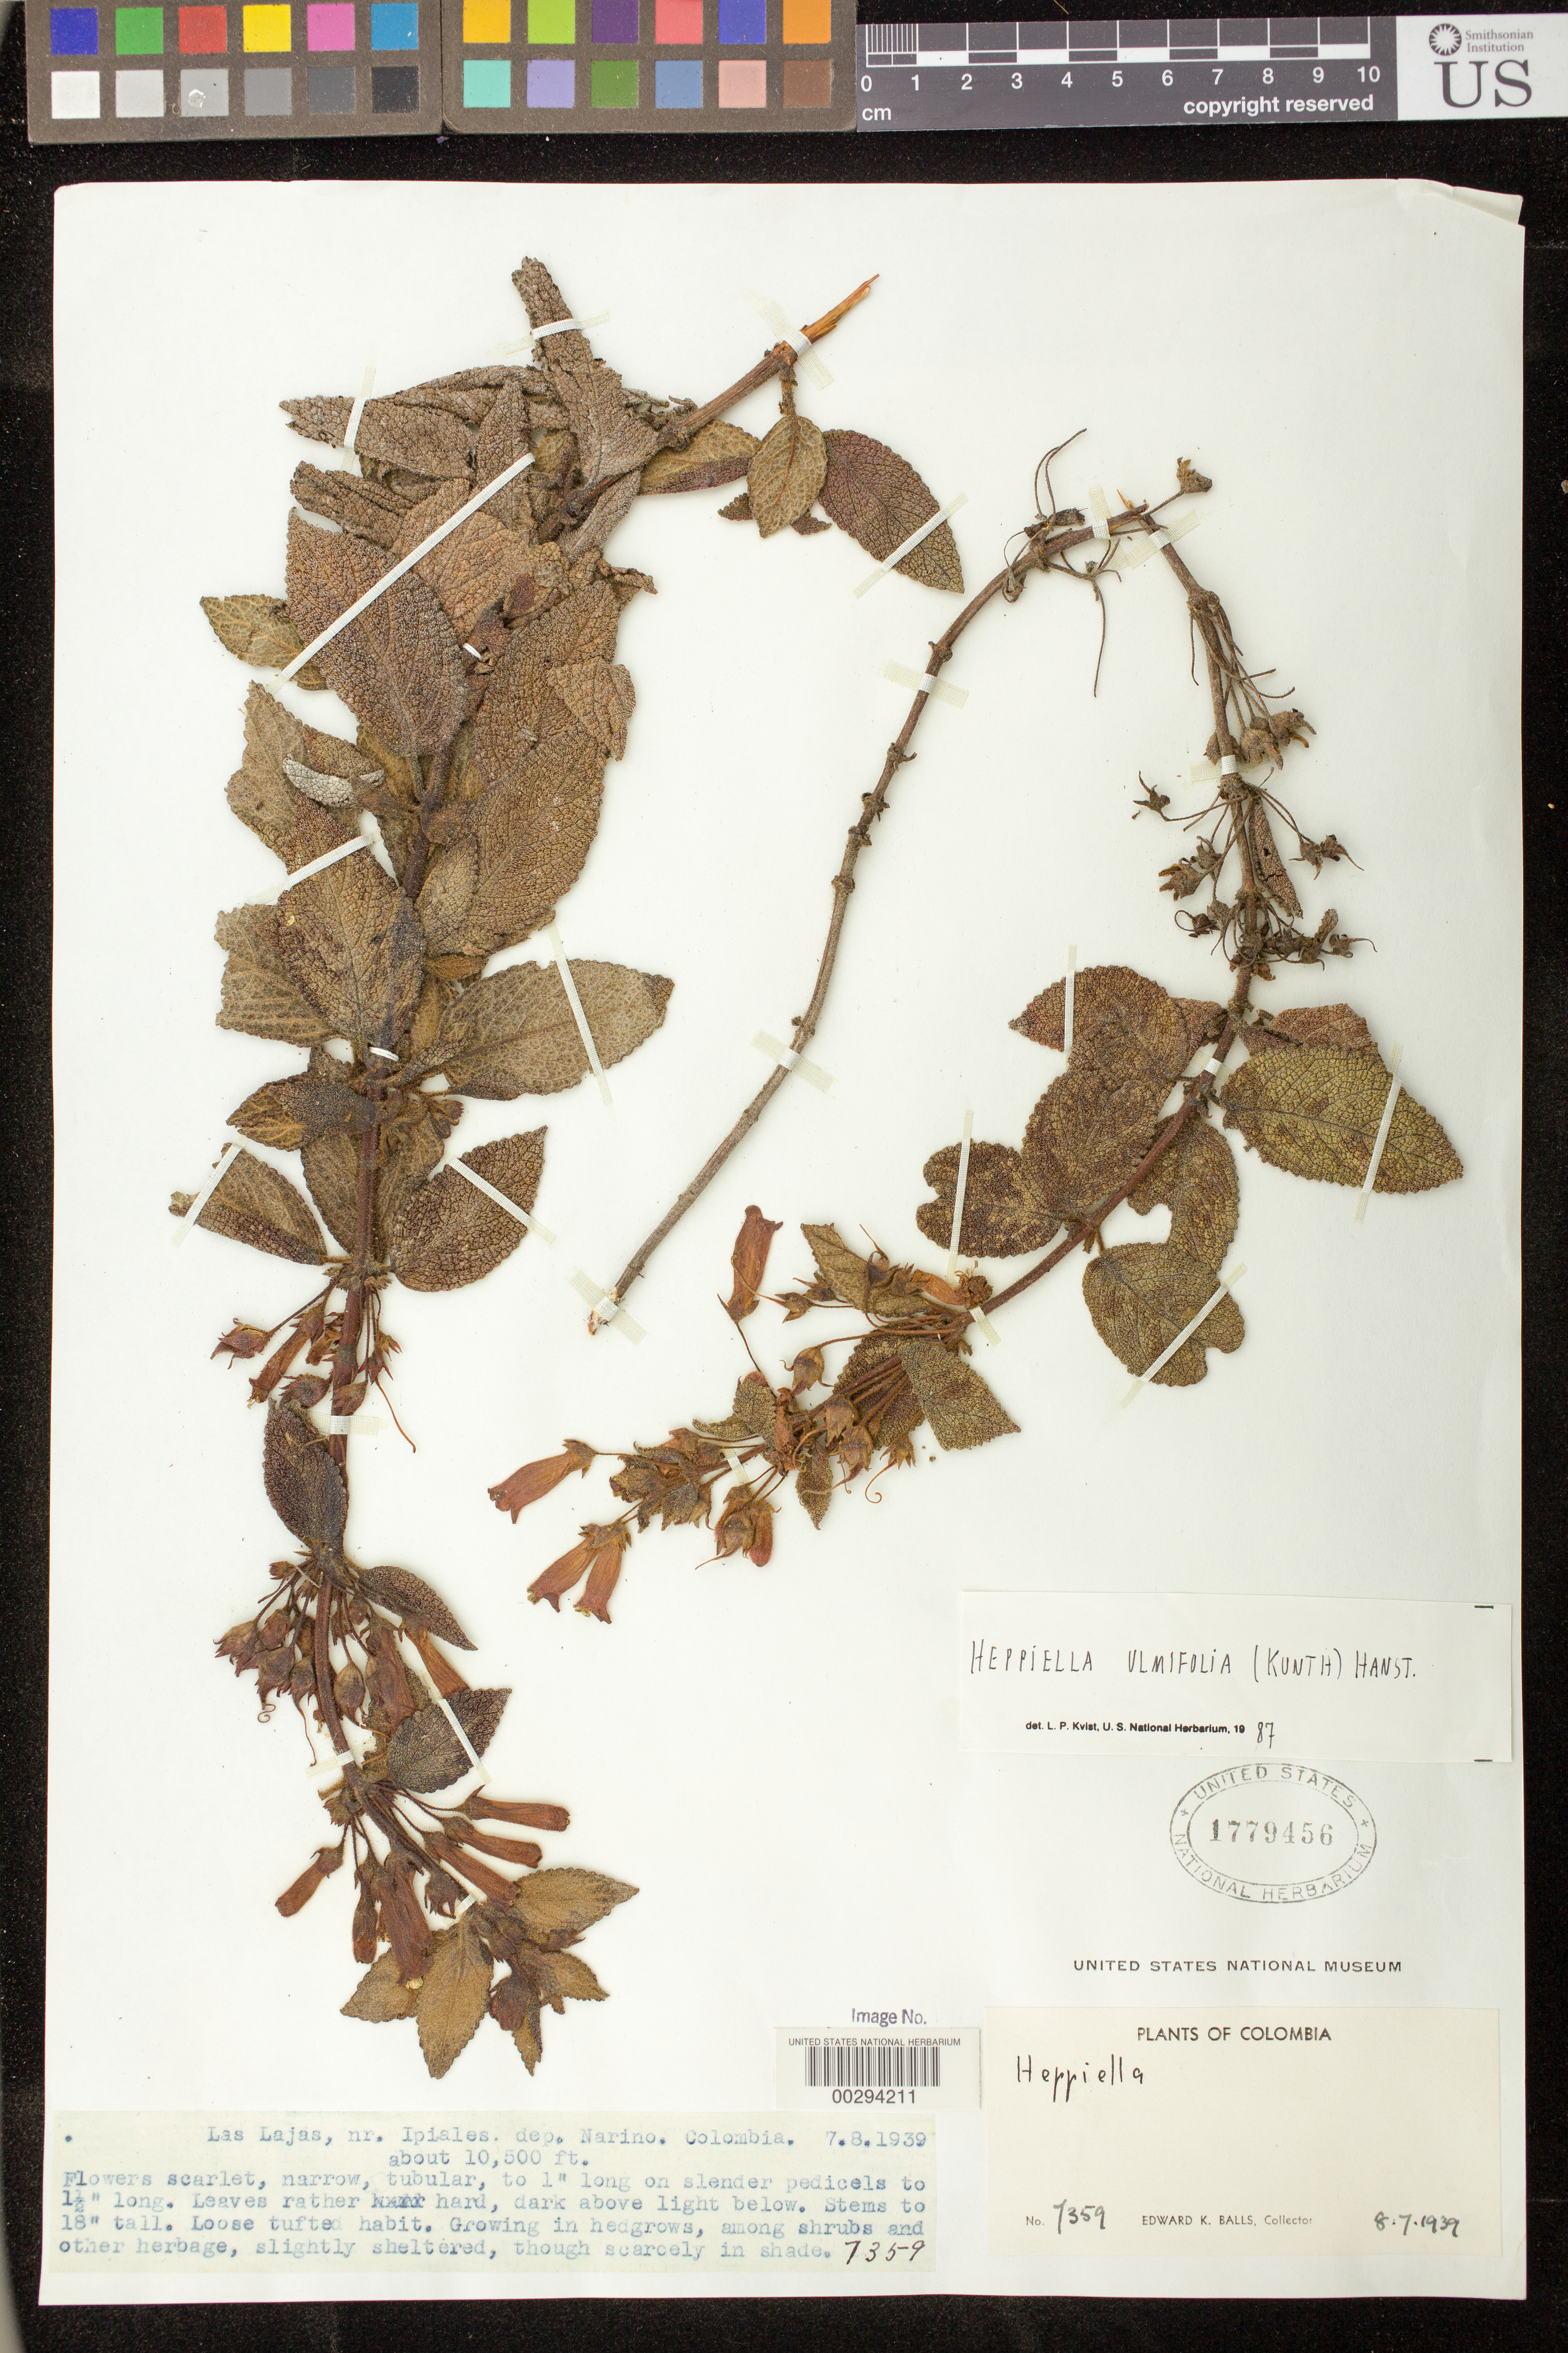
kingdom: Plantae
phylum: Tracheophyta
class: Magnoliopsida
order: Lamiales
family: Gesneriaceae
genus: Heppiella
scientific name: Heppiella ulmifolia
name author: (Kunth) Hanst.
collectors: E. K. Balls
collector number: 7359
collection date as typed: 07 Aug 1939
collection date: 1939-08-07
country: Colombia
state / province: Nariño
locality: Las Lajas, nr Ipiales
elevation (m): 3200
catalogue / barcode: US 1779456